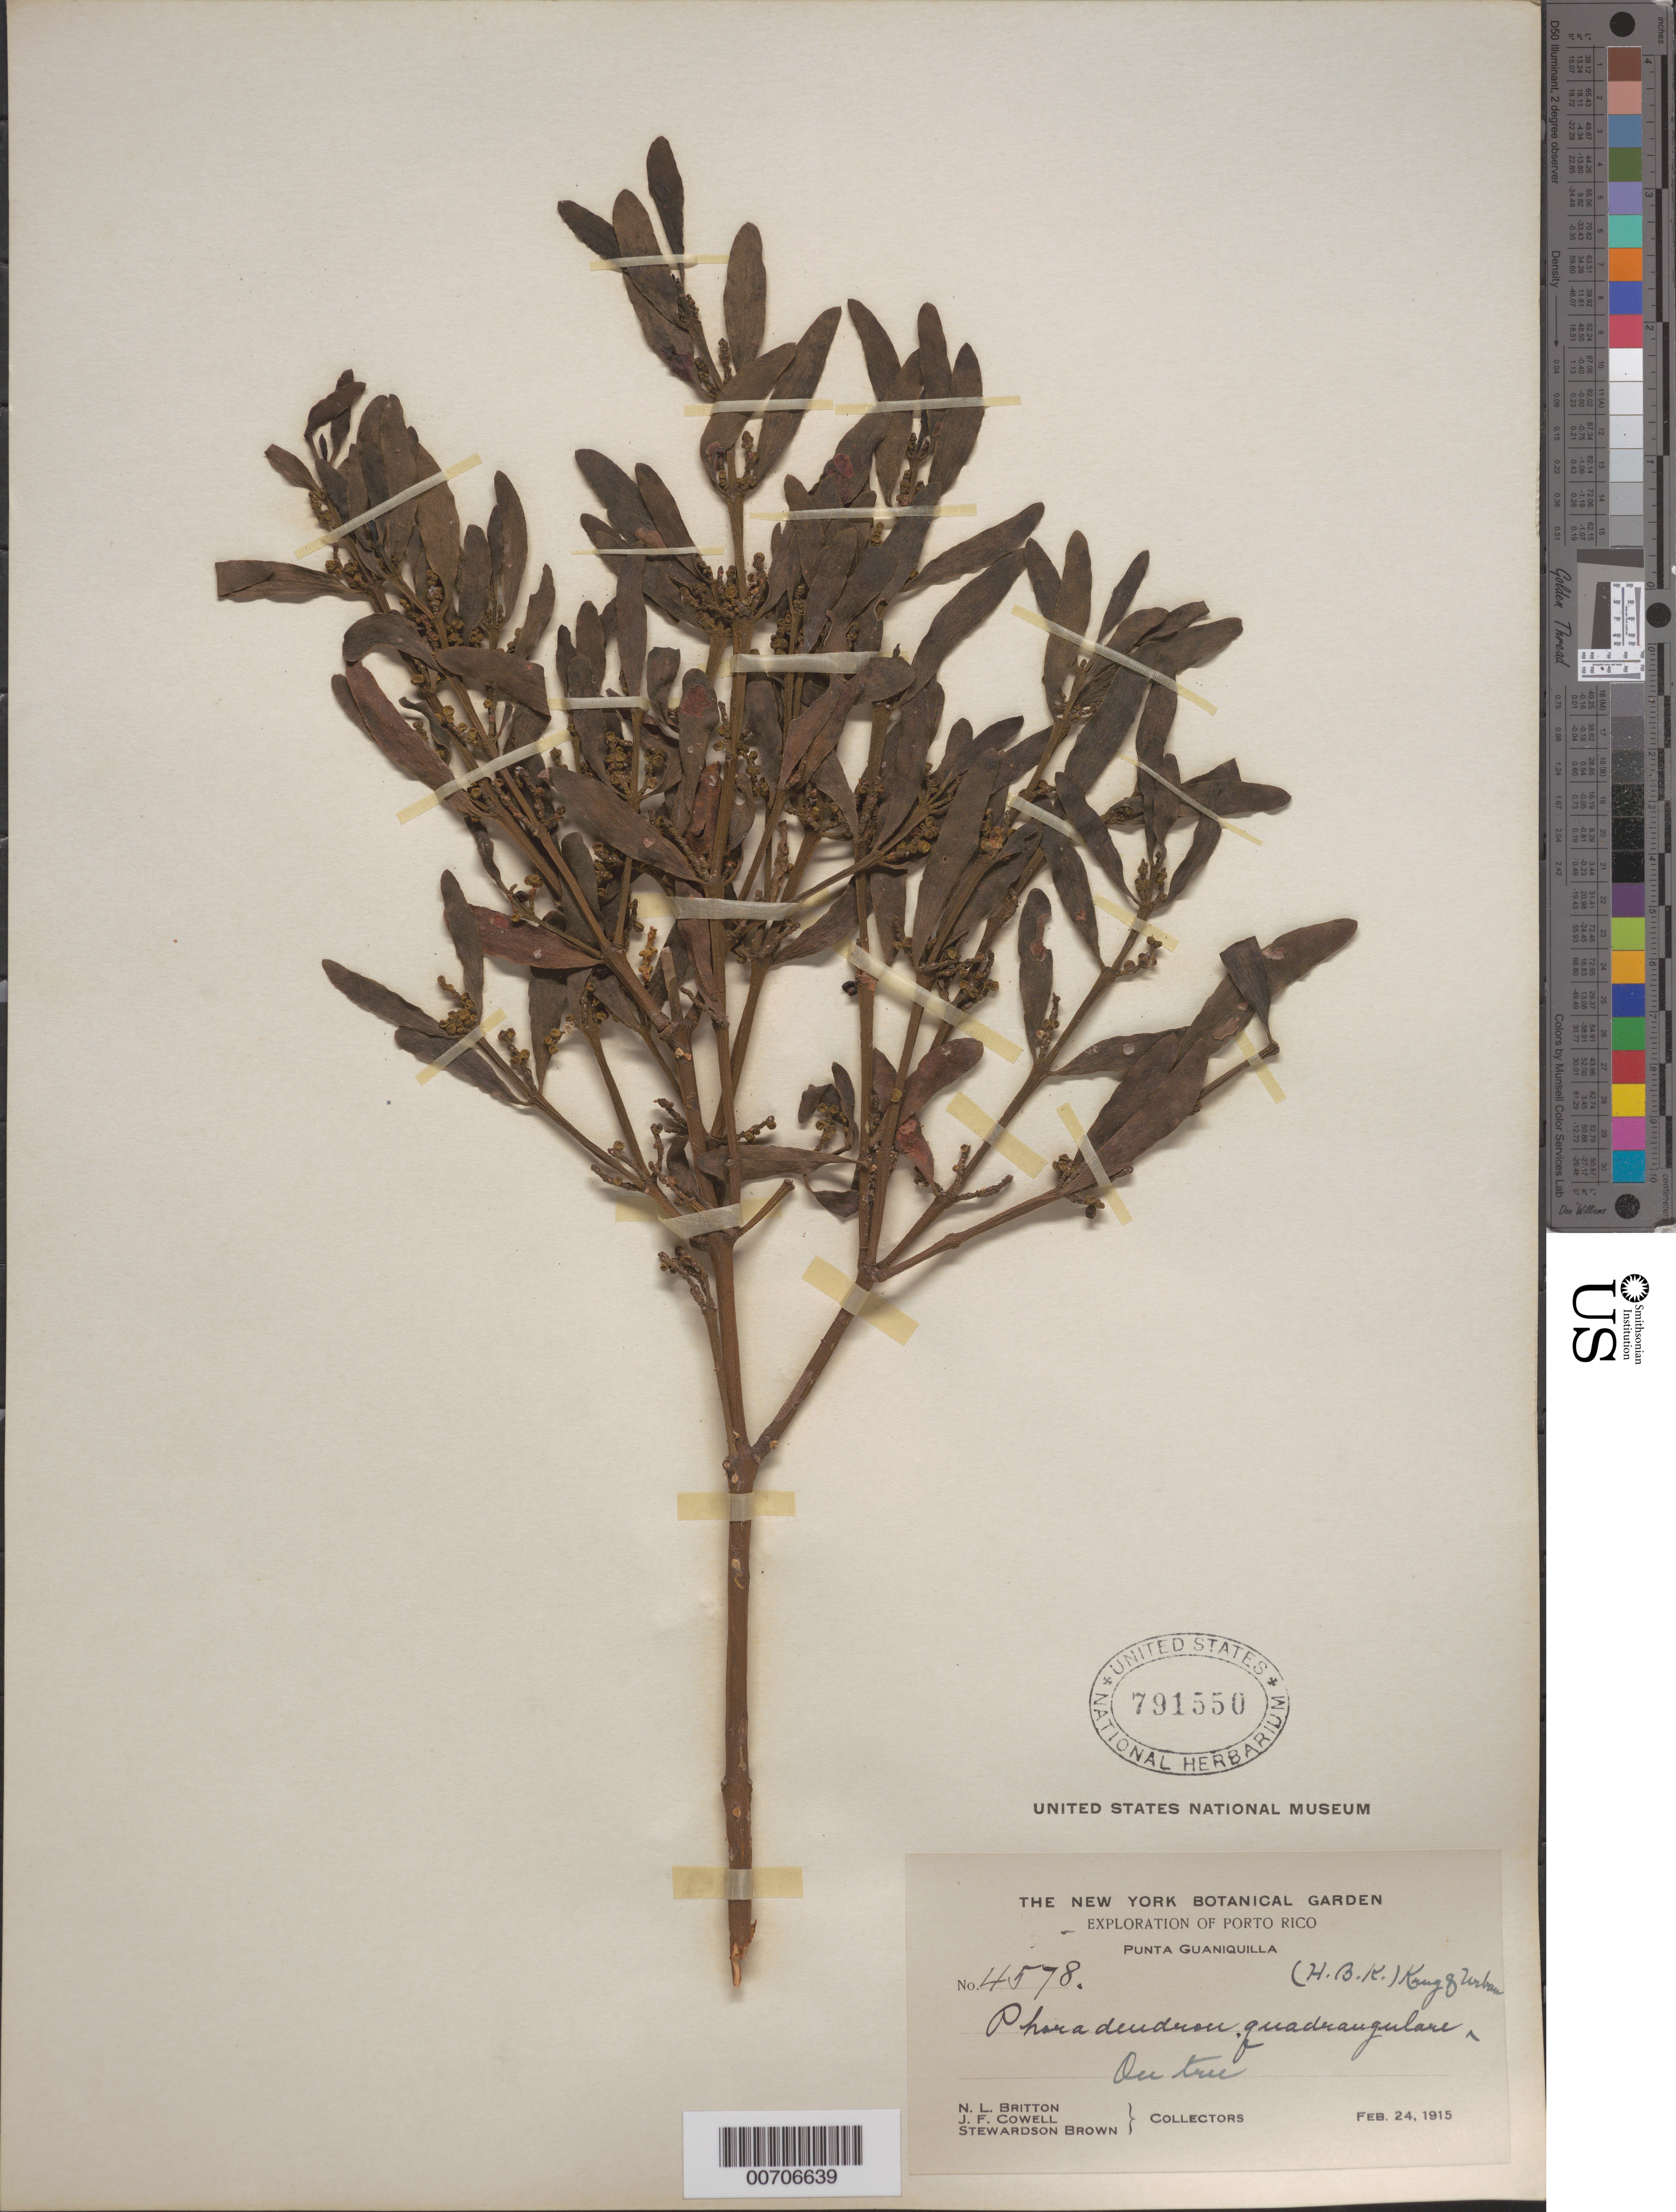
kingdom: Plantae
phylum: Tracheophyta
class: Magnoliopsida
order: Santalales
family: Viscaceae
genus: Phoradendron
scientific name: Phoradendron quadrangulare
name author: (Kunth) Griseb.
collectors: N. Britton, J. F. Cowell & S. Brown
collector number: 4578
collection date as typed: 24 Feb 1915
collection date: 1915-02-24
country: Puerto Rico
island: Greater Antilles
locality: Punta Guaniquilla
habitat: On tree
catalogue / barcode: US 791550